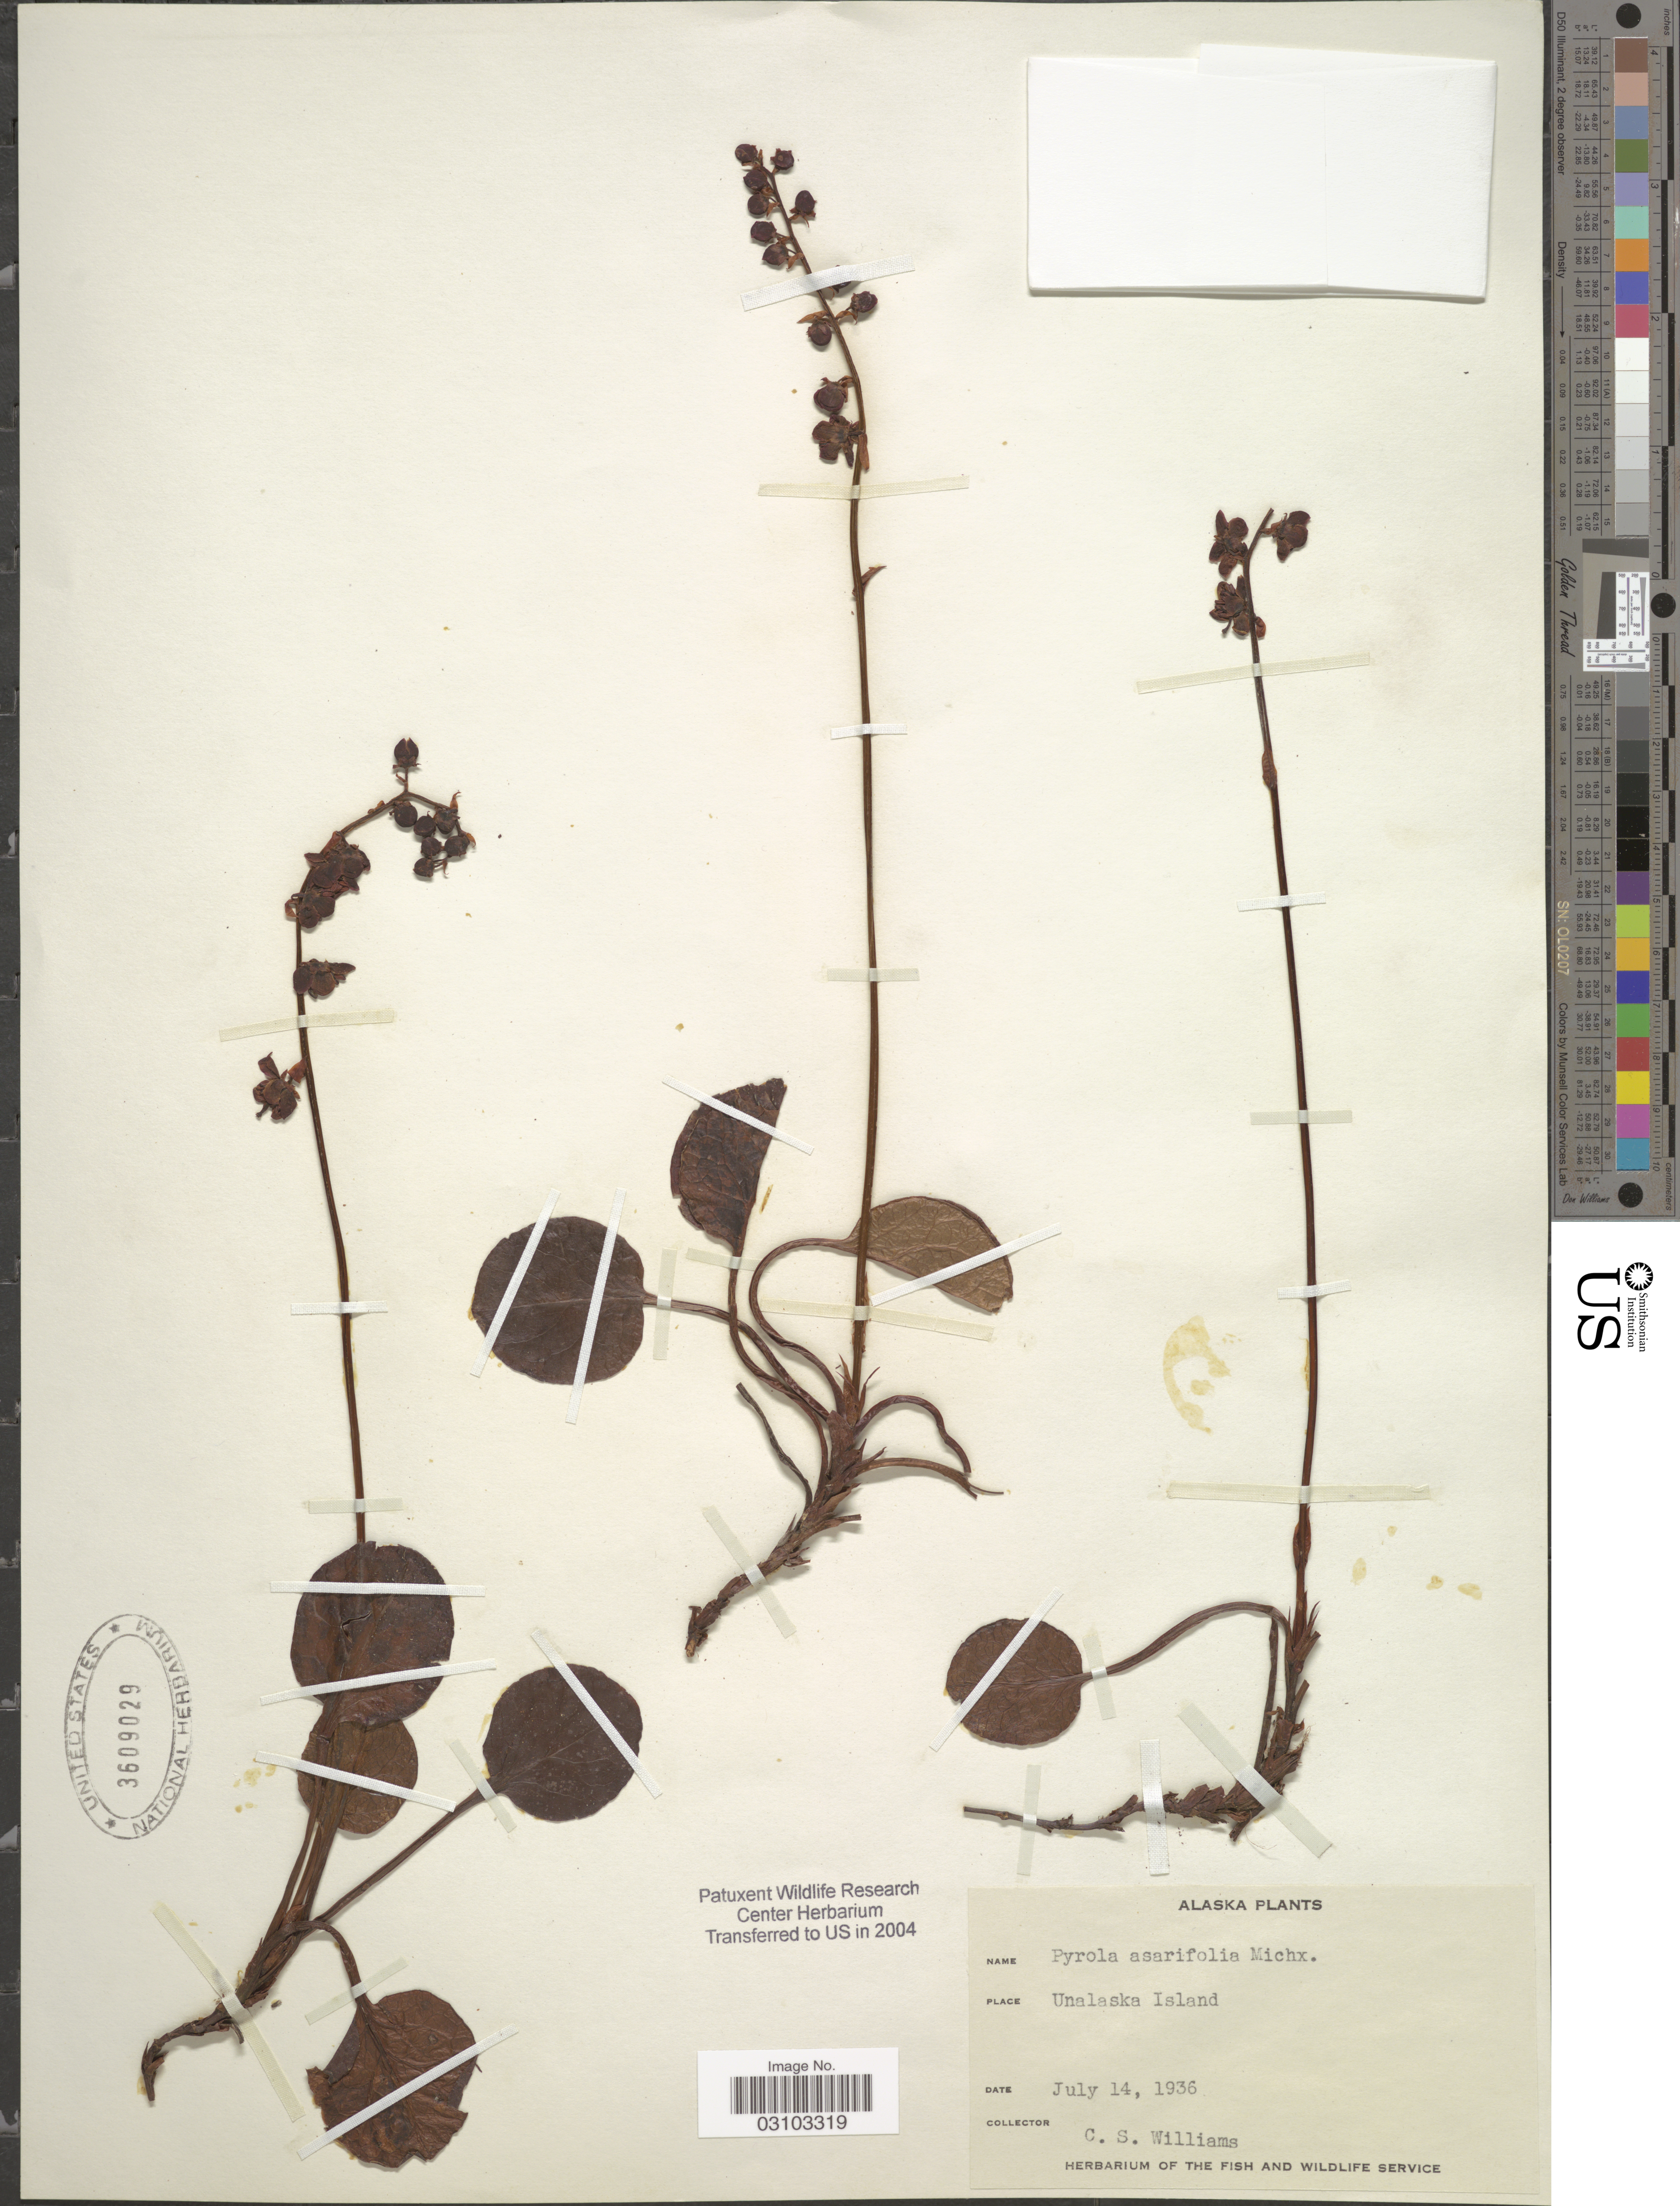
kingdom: Plantae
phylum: Tracheophyta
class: Magnoliopsida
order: Ericales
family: Ericaceae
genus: Pyrola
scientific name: Pyrola asarifolia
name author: Michx.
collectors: C. Williams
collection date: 1936-07-14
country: United States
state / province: Alaska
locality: Unalaska Island.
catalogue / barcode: US 3609029